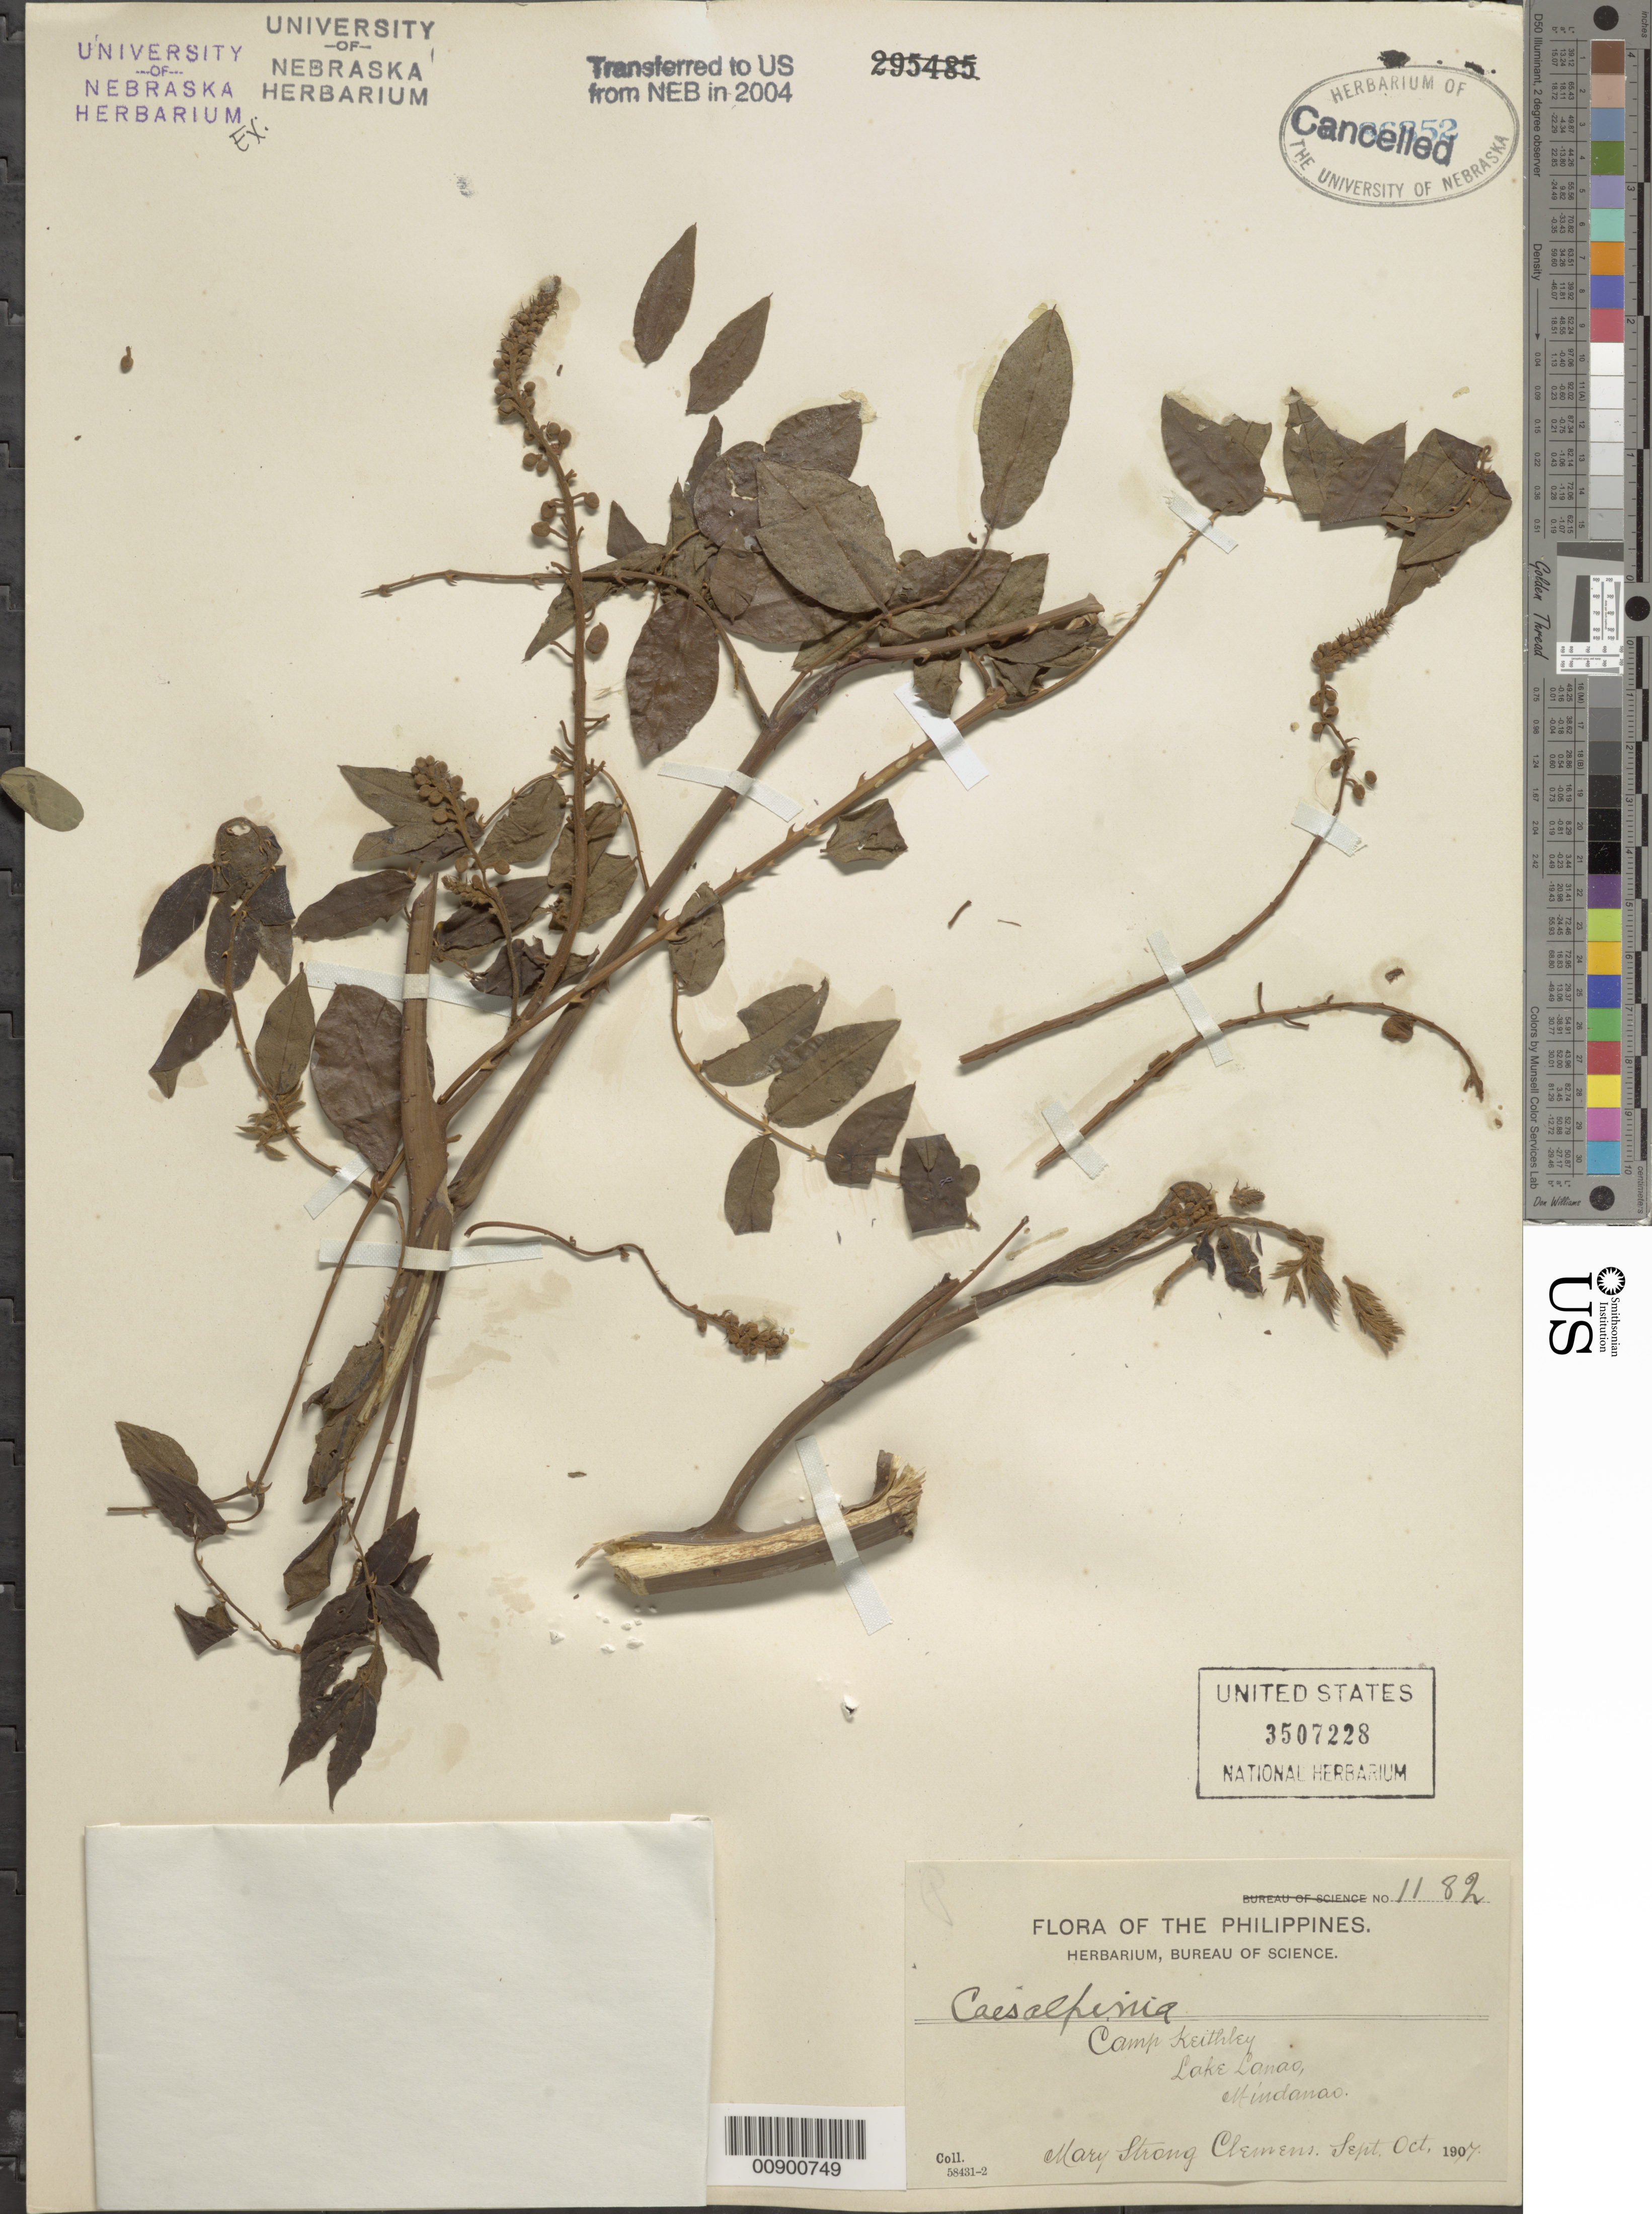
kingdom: Plantae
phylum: Tracheophyta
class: Magnoliopsida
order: Fabales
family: Fabaceae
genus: Guilandina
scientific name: Guilandina major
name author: (Medik.) Small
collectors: M. S. Clemens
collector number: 1182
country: Philippines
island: Mindanao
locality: Lake Lanao, Camp Keithley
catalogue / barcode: US 3507228